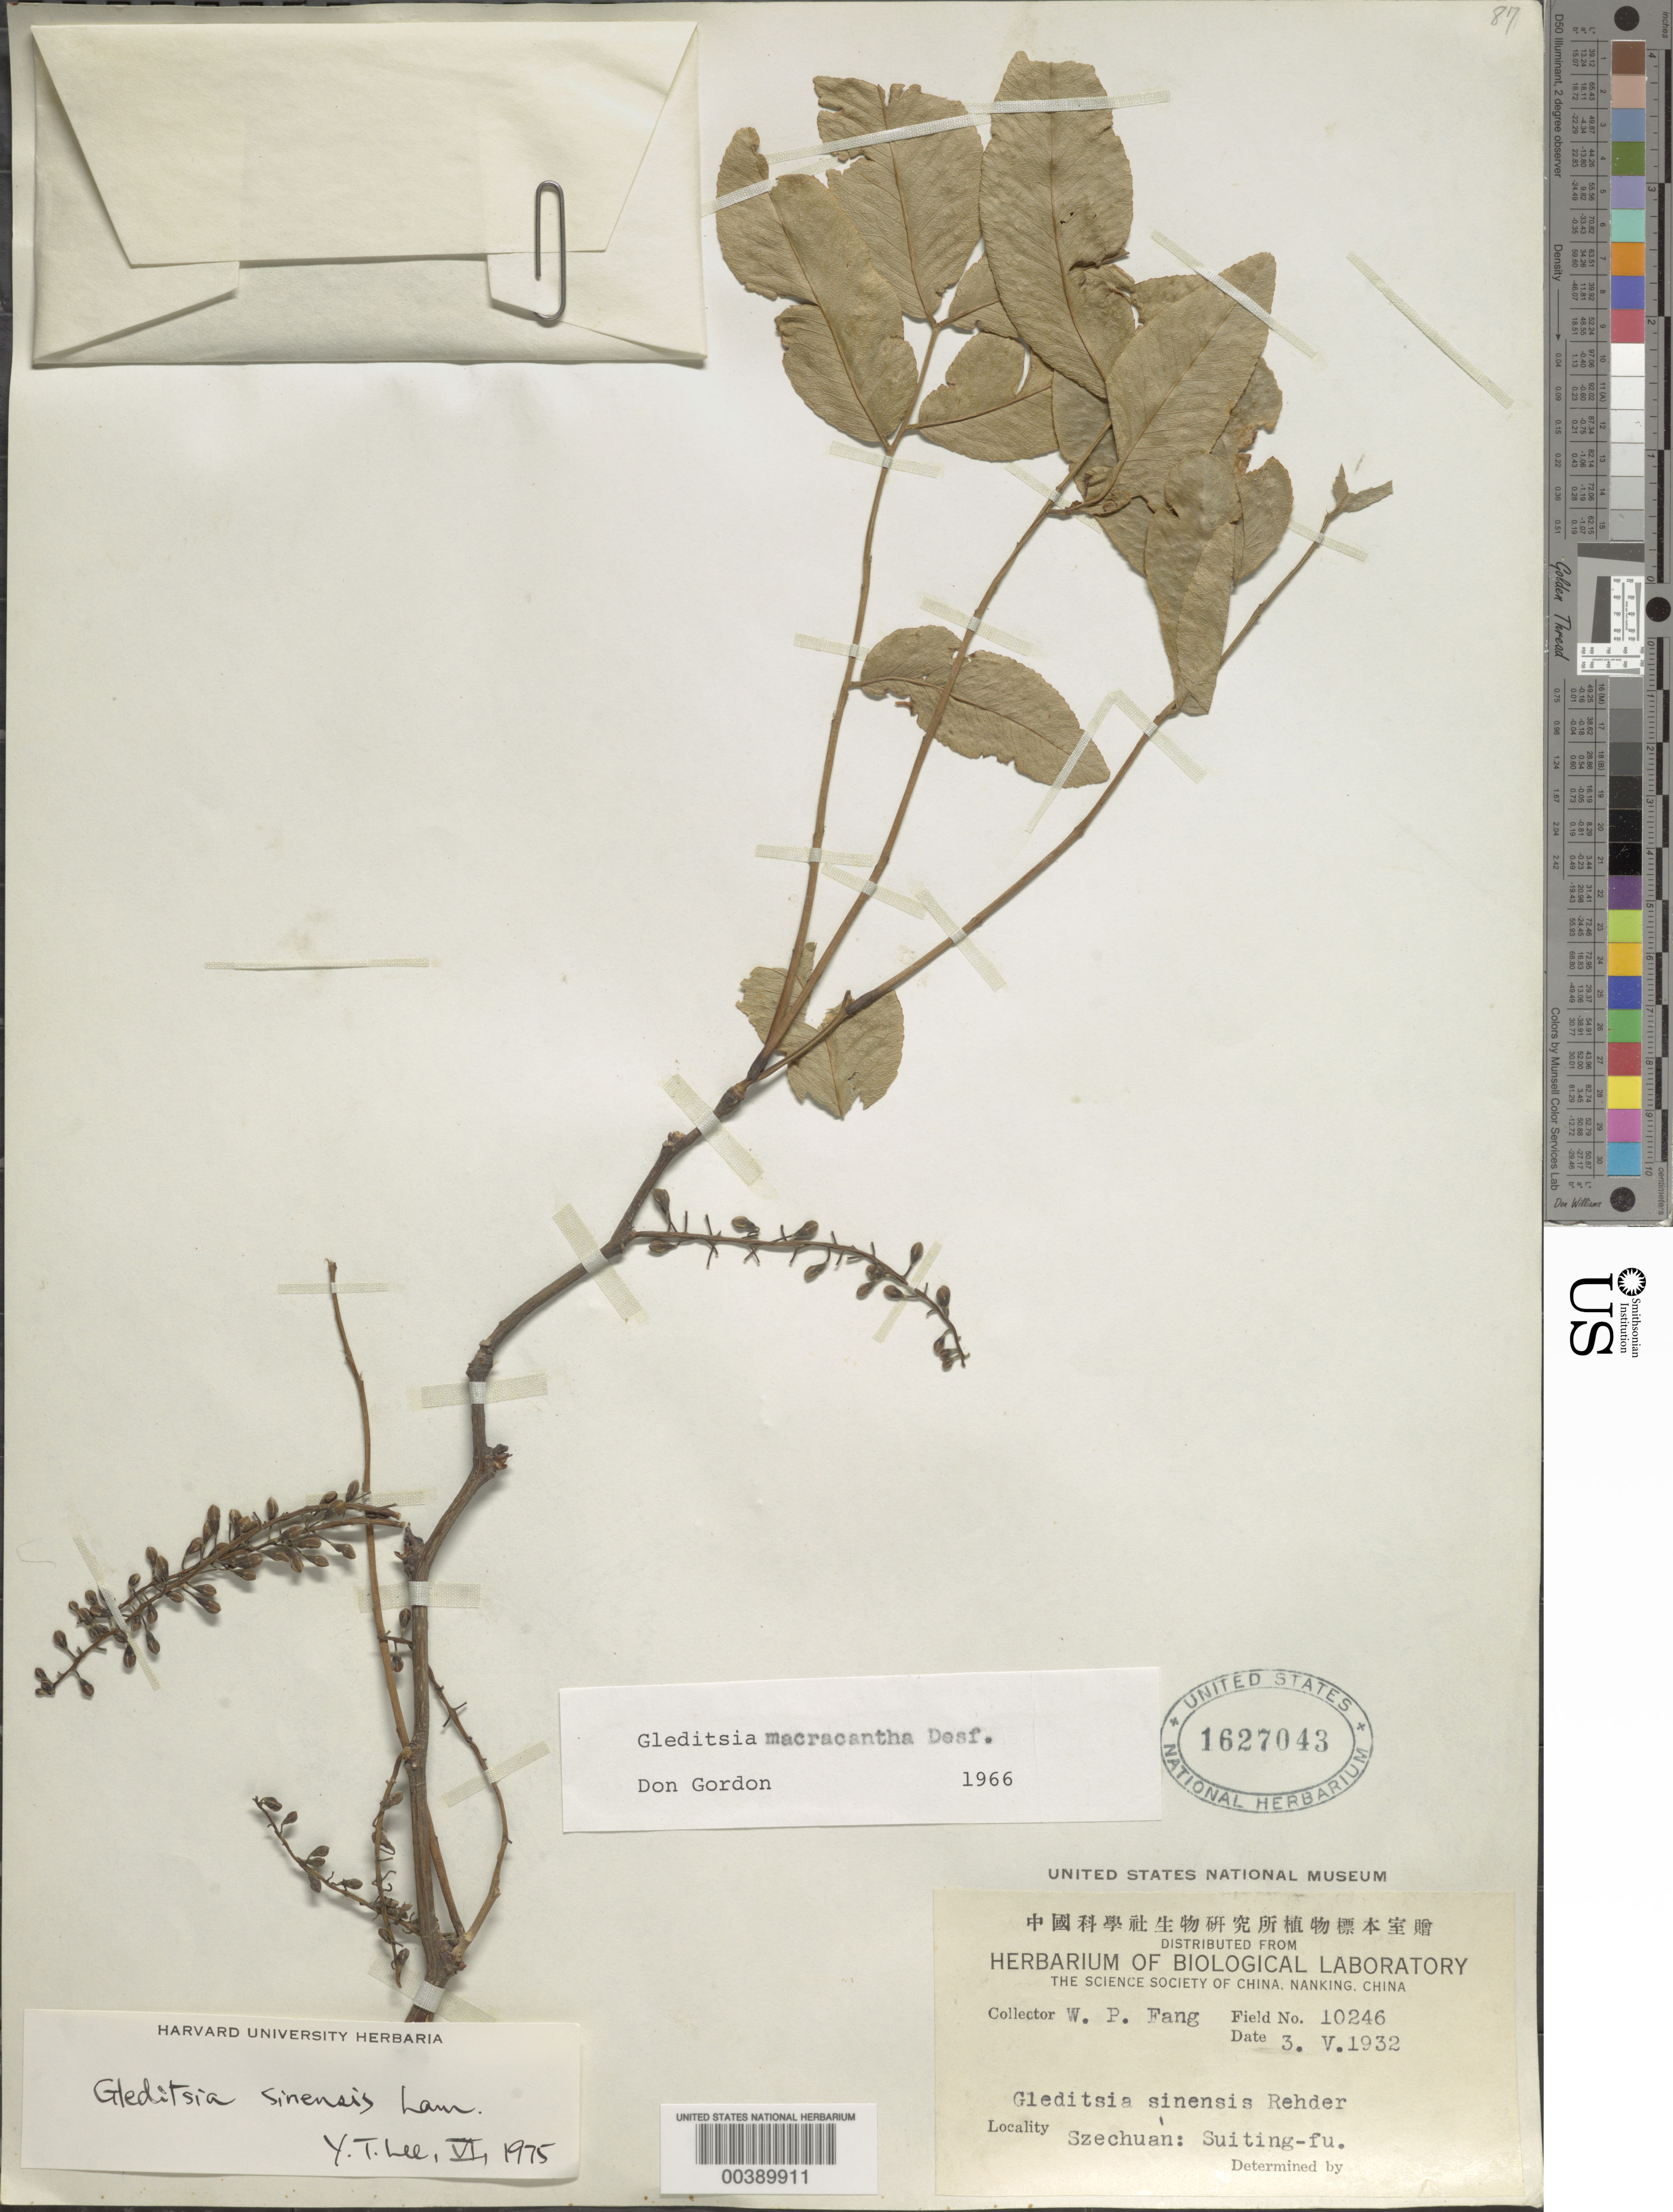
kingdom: Plantae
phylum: Tracheophyta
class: Magnoliopsida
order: Fabales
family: Fabaceae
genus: Gleditsia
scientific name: Gleditsia sinensis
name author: Lam.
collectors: W. P. Fang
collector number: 10246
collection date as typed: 03 May 1932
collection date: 1932-05-03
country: China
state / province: Sichuan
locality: Suiting-fu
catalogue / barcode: US 1627043